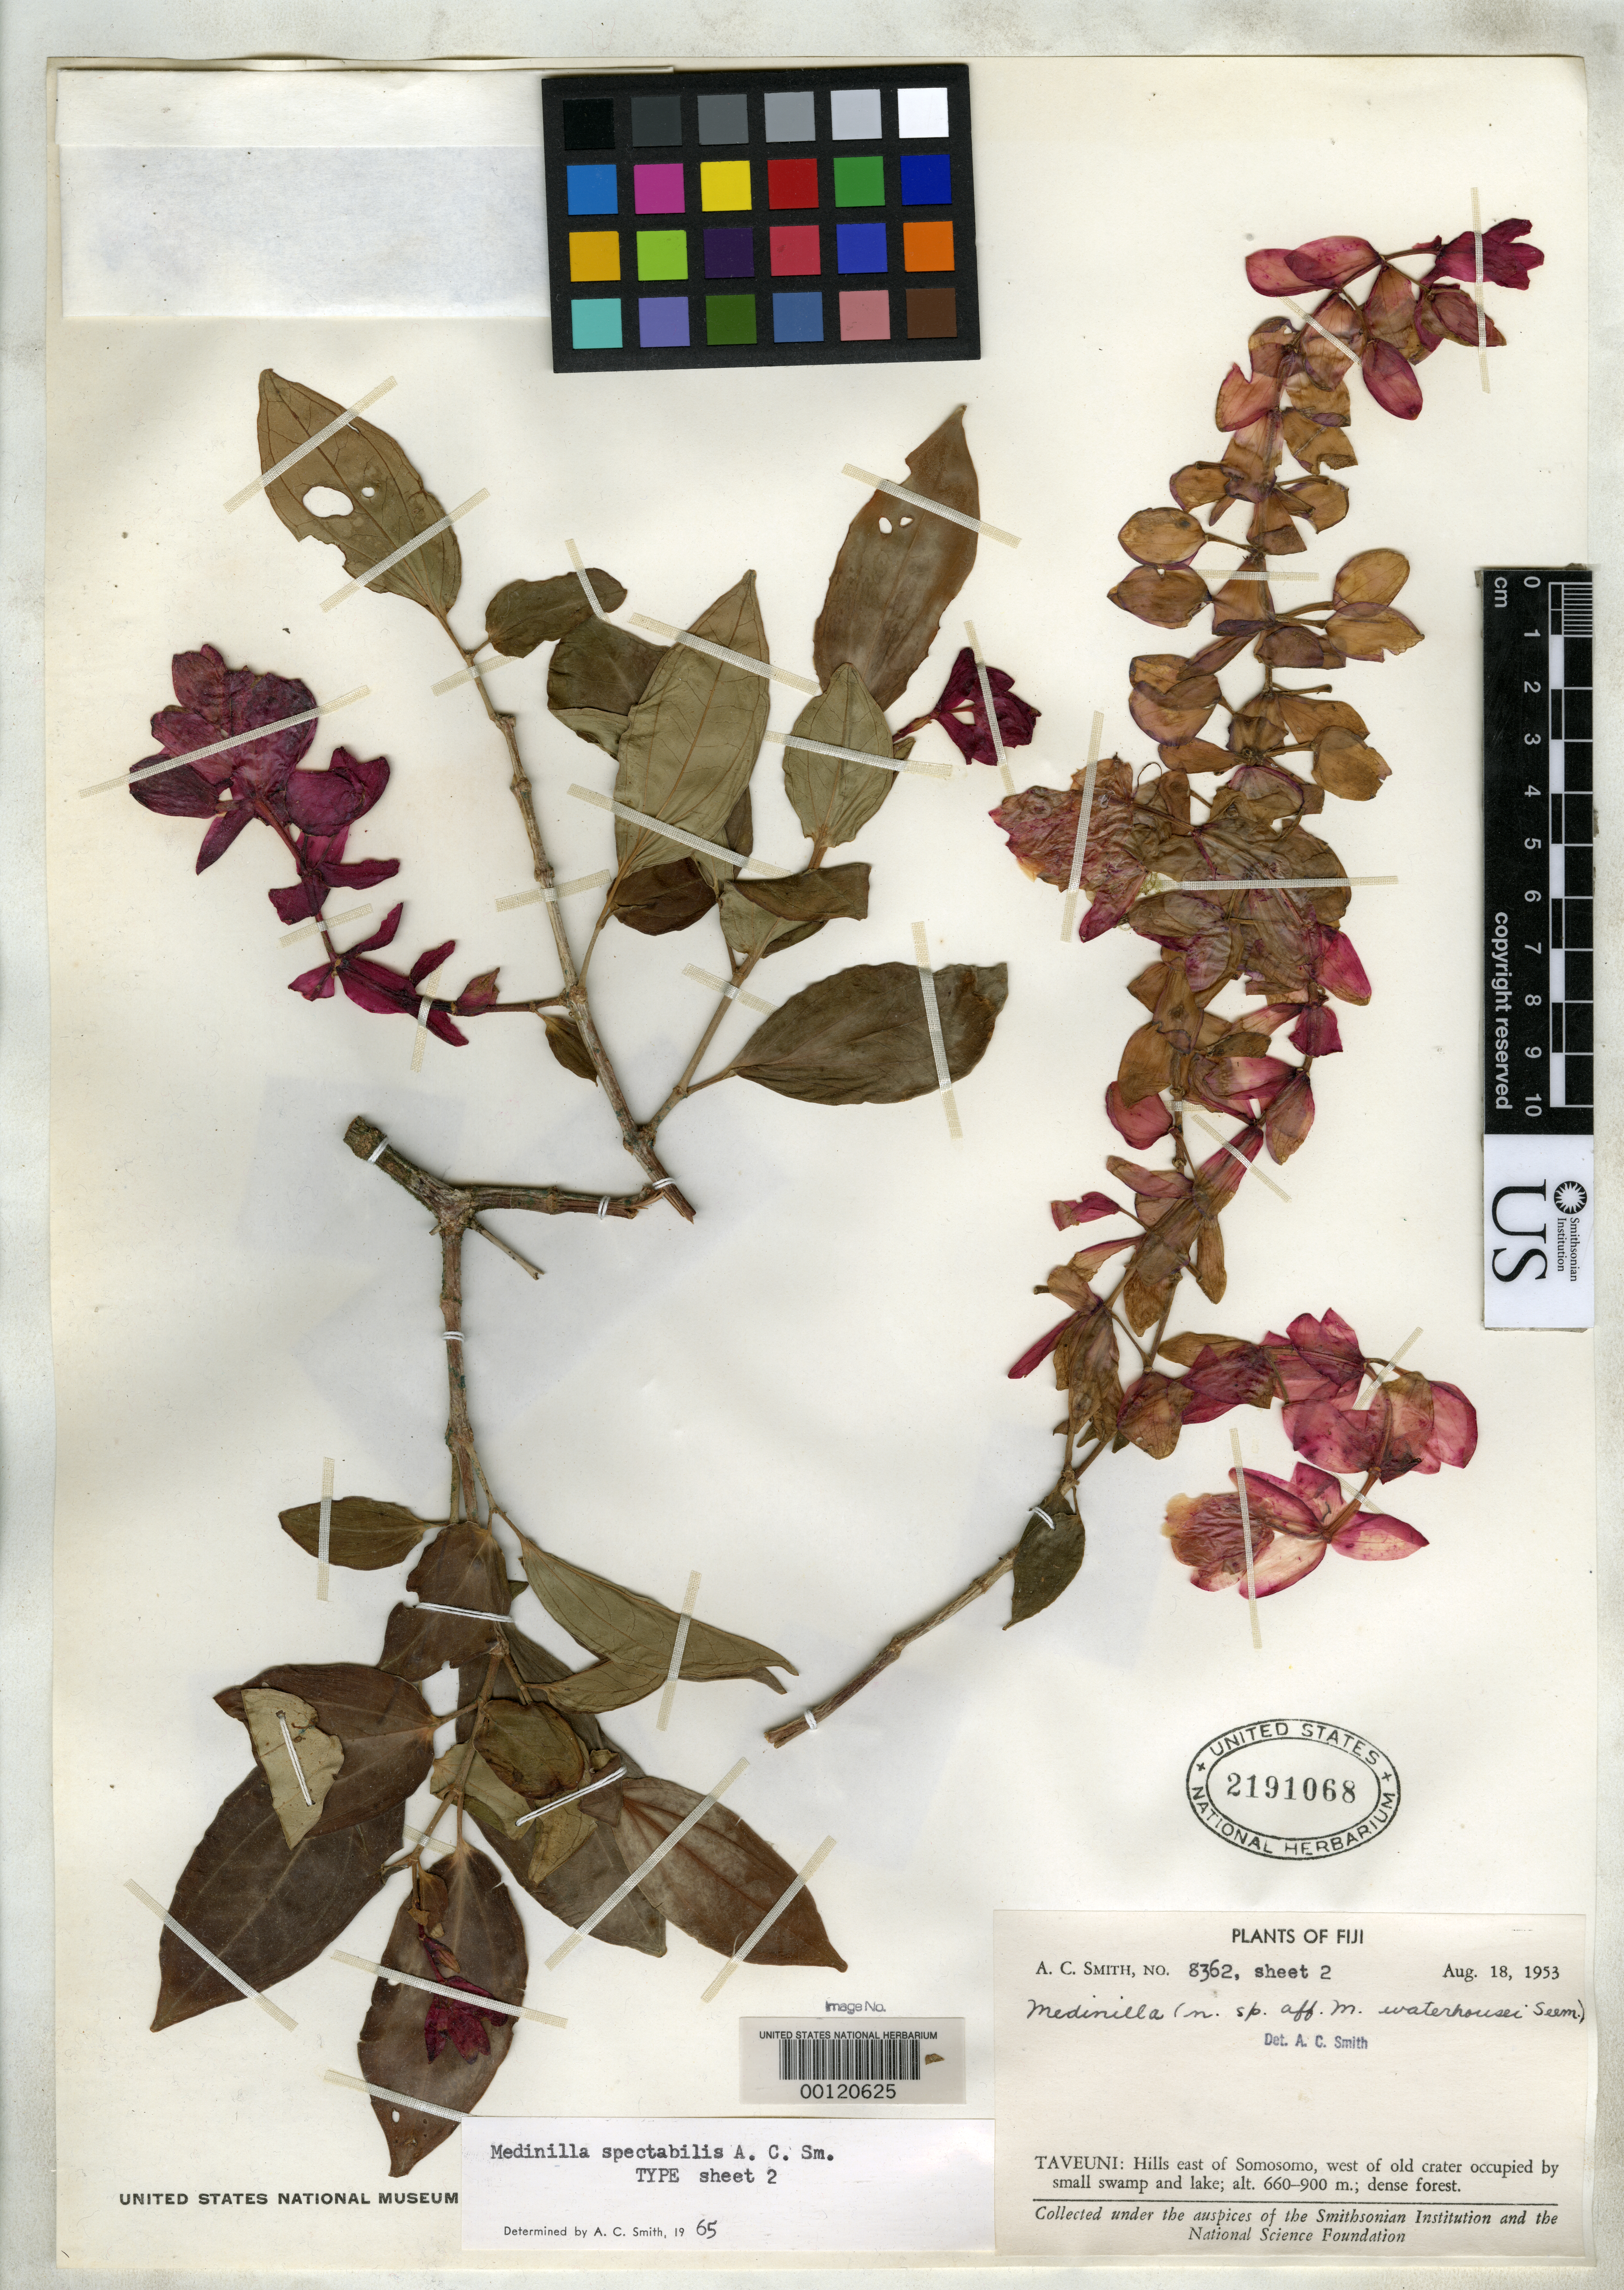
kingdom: Plantae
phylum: Tracheophyta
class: Magnoliopsida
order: Myrtales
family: Melastomataceae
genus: Medinilla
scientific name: Medinilla spectabilis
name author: A.C. Sm.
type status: Holotype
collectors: A. C. Smith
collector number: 8362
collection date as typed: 18 Aug 1953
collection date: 1953-08-18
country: Fiji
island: Taveuni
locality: East of Somosomo [Vanua Levu Group]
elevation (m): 660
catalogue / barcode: US 2191068